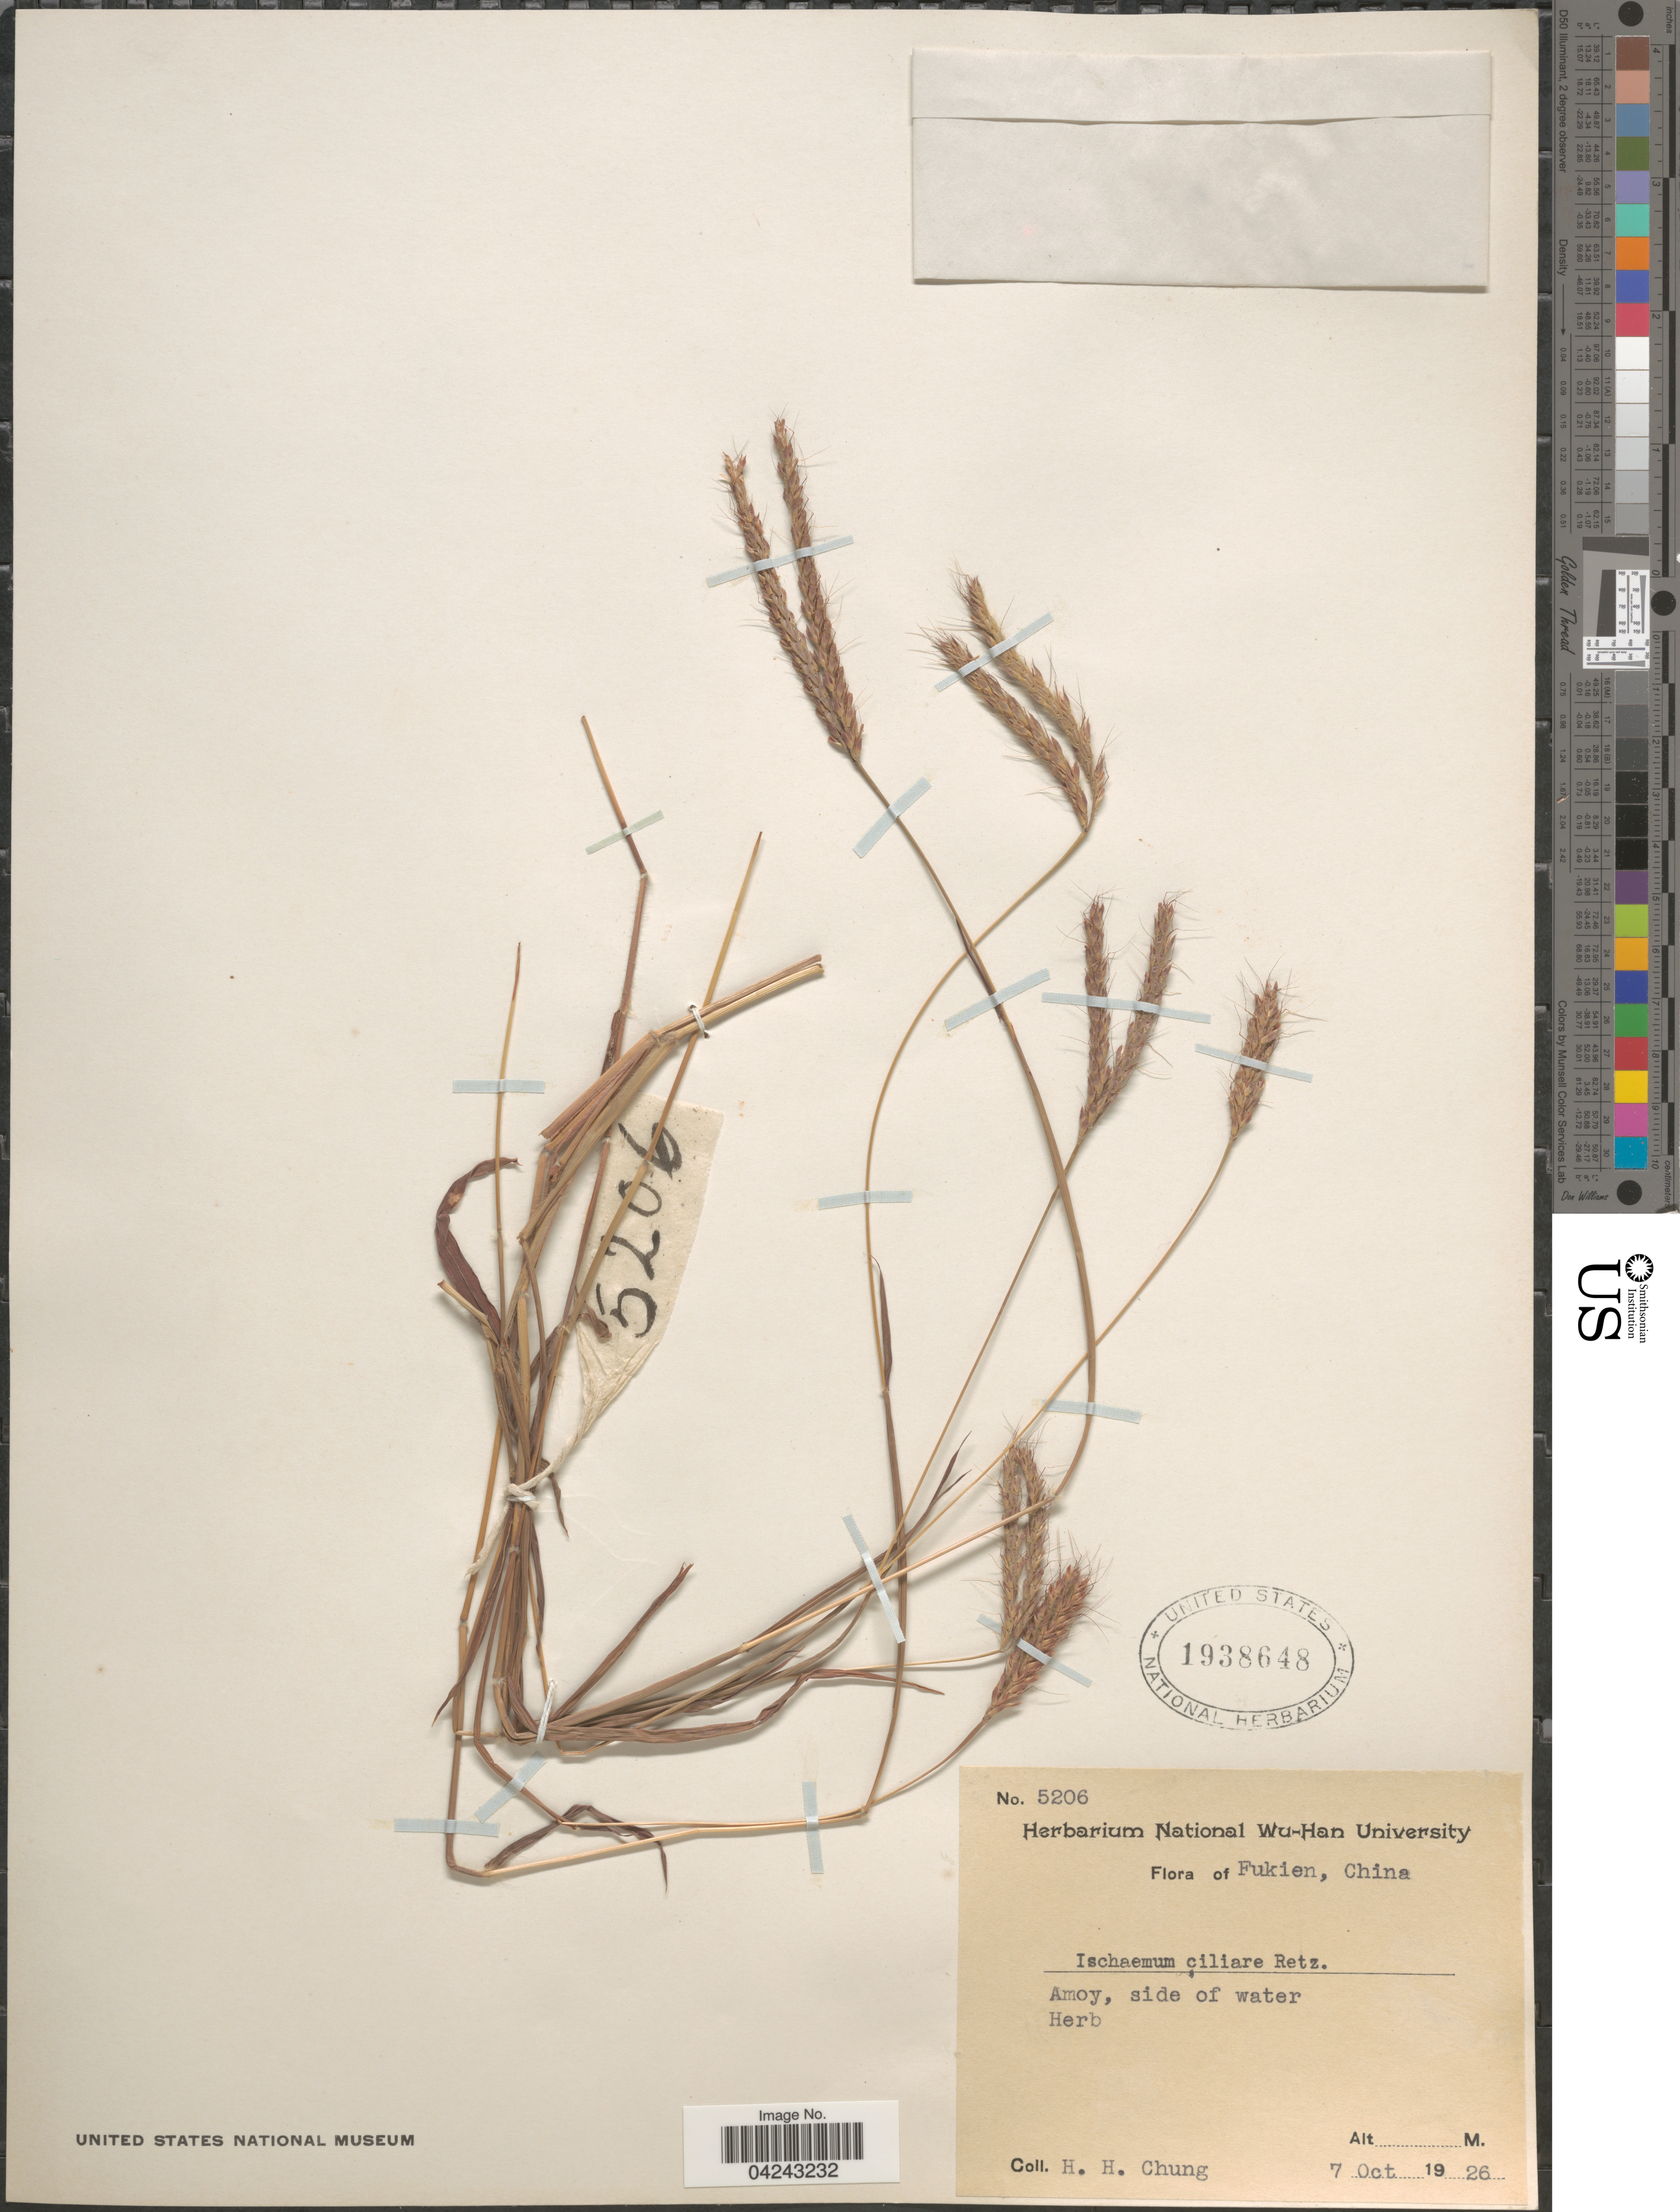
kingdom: Plantae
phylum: Tracheophyta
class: Liliopsida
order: Poales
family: Poaceae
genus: Ischaemum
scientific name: Ischaemum ciliare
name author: Retz.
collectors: H. Chung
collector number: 5206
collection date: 1926-10-07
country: China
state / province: Fujian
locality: Fukien. Amoy, side of water.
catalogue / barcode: US 1938648